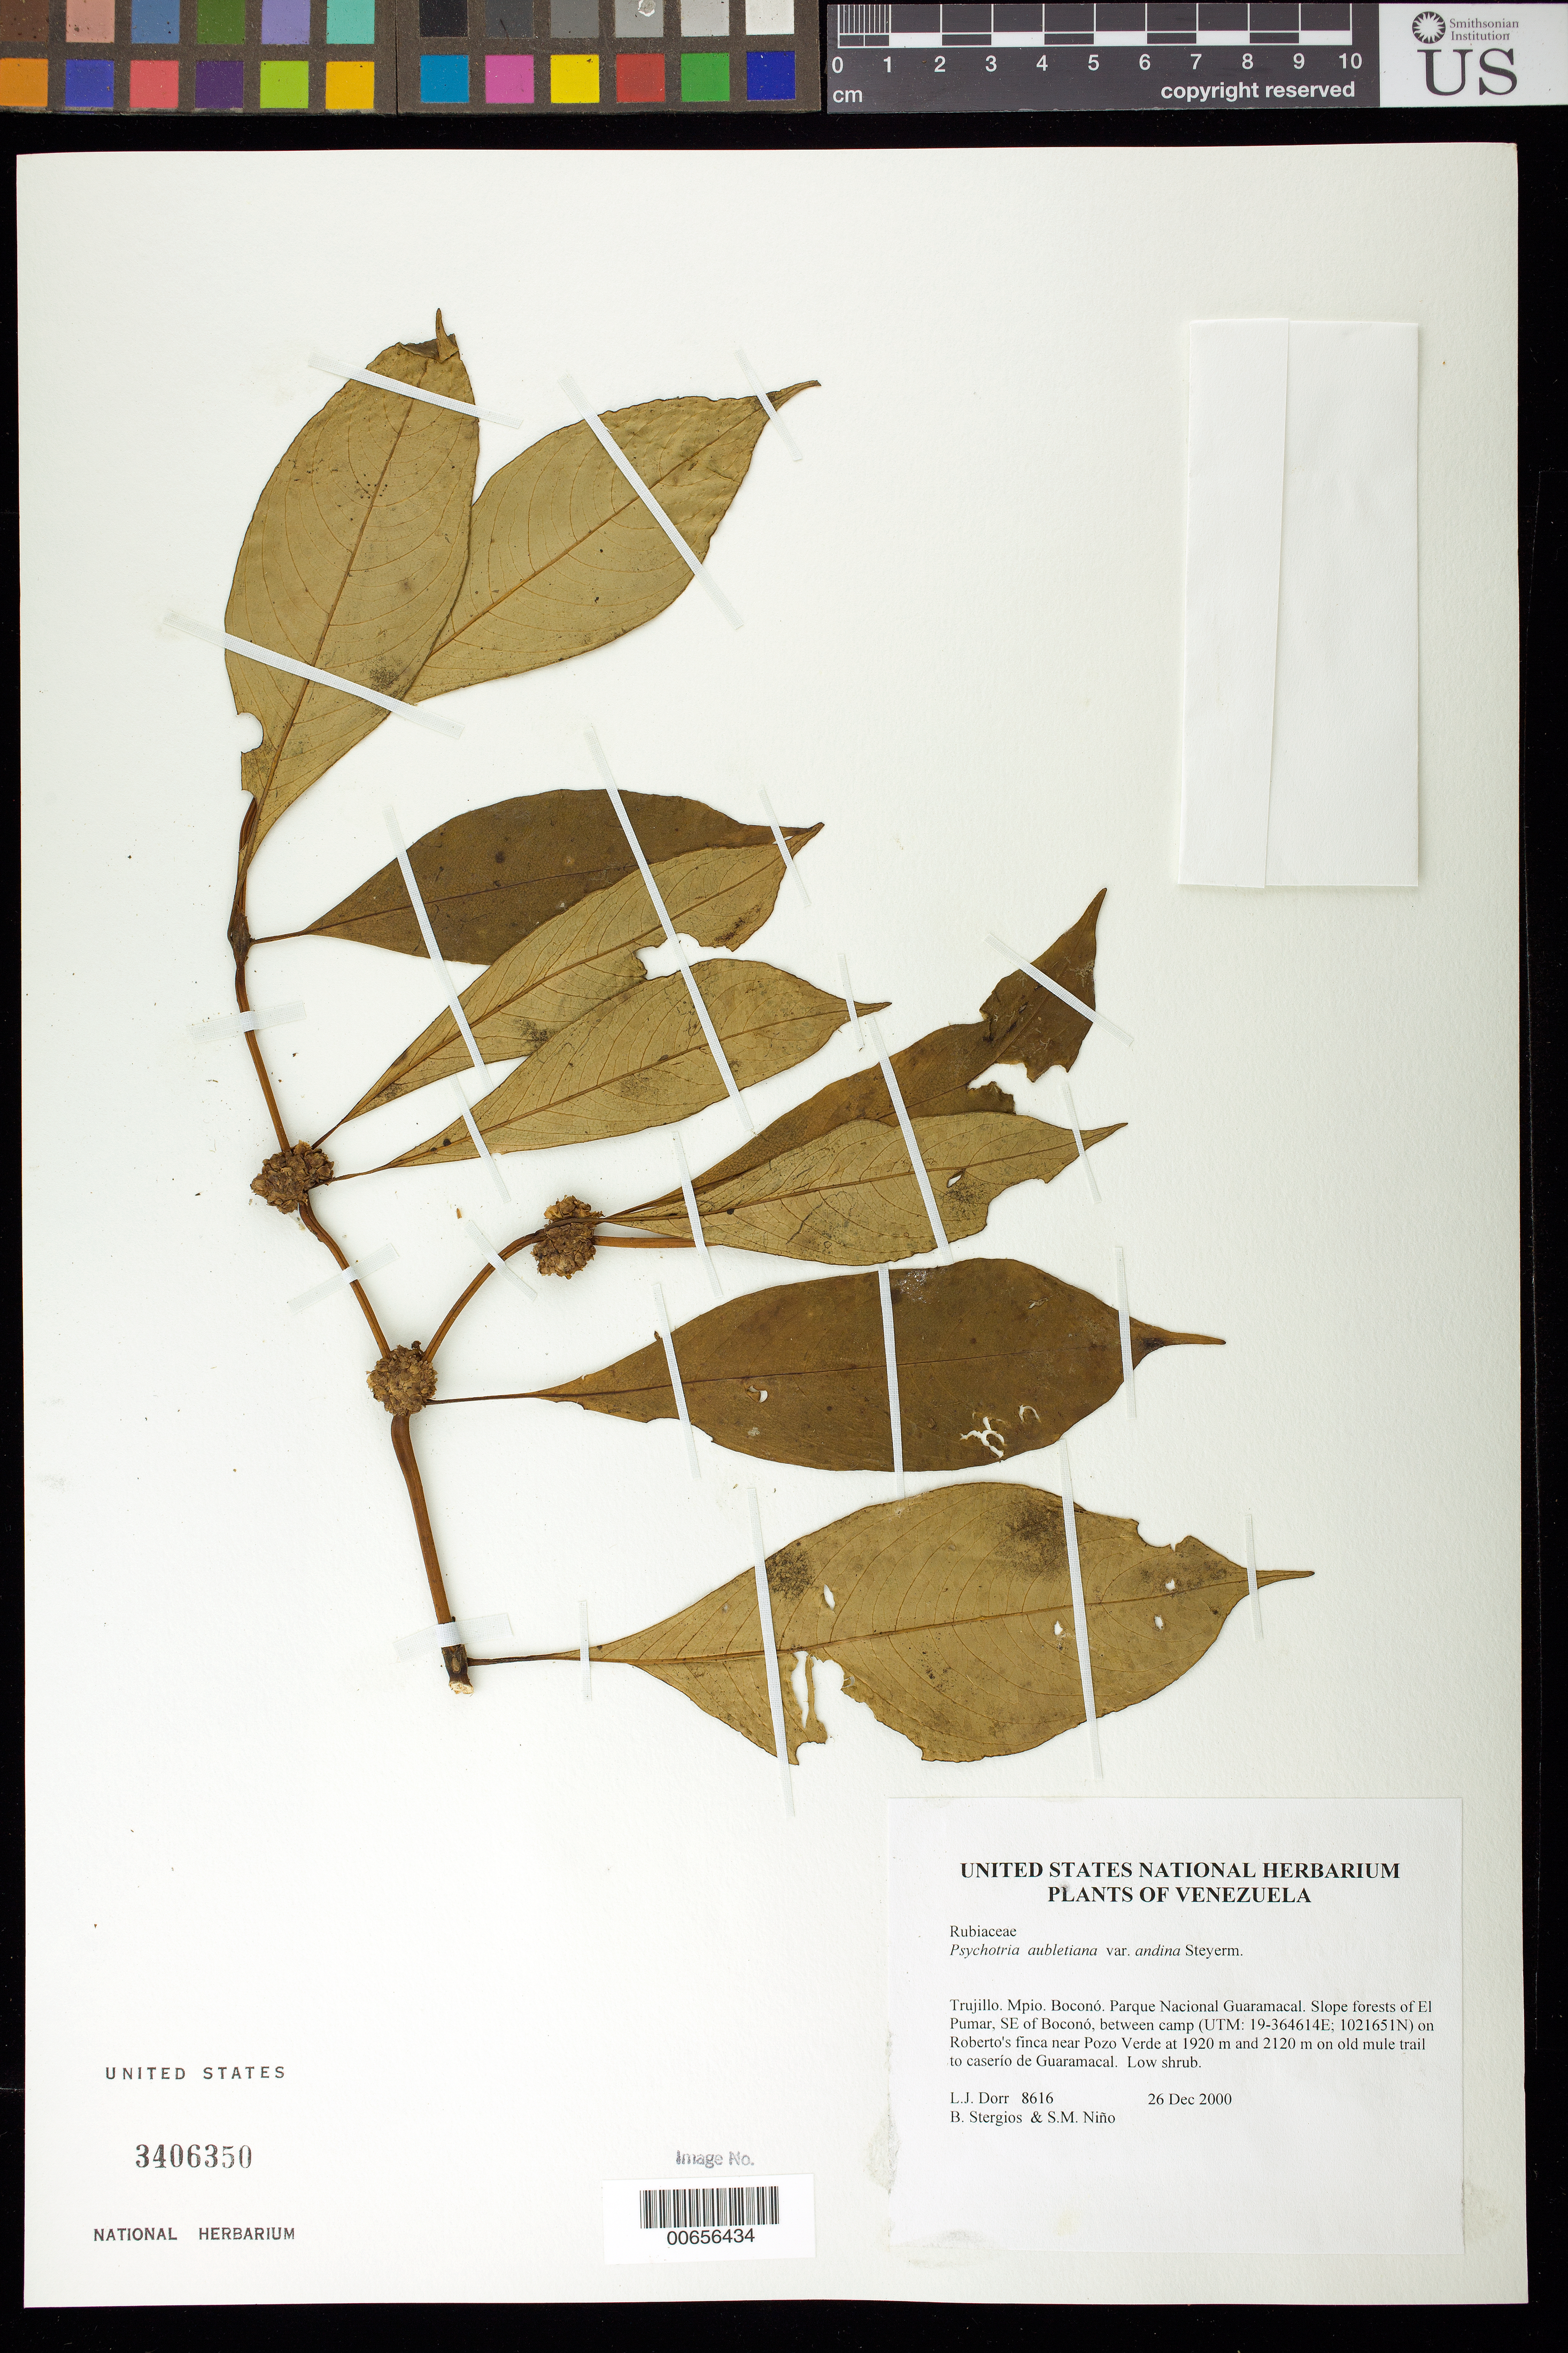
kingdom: Plantae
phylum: Tracheophyta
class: Magnoliopsida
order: Gentianales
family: Rubiaceae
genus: Psychotria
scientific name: Psychotria aubletiana var. andina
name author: Steyerm.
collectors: L. J. Dorr, B. G. Stergios & S. M. Niño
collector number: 8616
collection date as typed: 26 Dec 2000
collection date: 2000-12-26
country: Venezuela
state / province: Trujillo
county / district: Boconó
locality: Parque Nacional Guaramacal. El Pumar, SE of Boconó, between camp on Roberto's finca near Pozo Verde at 1920 m and 2120 m on old mule trail to caserío de Guaramacal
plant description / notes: PORT, US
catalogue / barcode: US 3406350